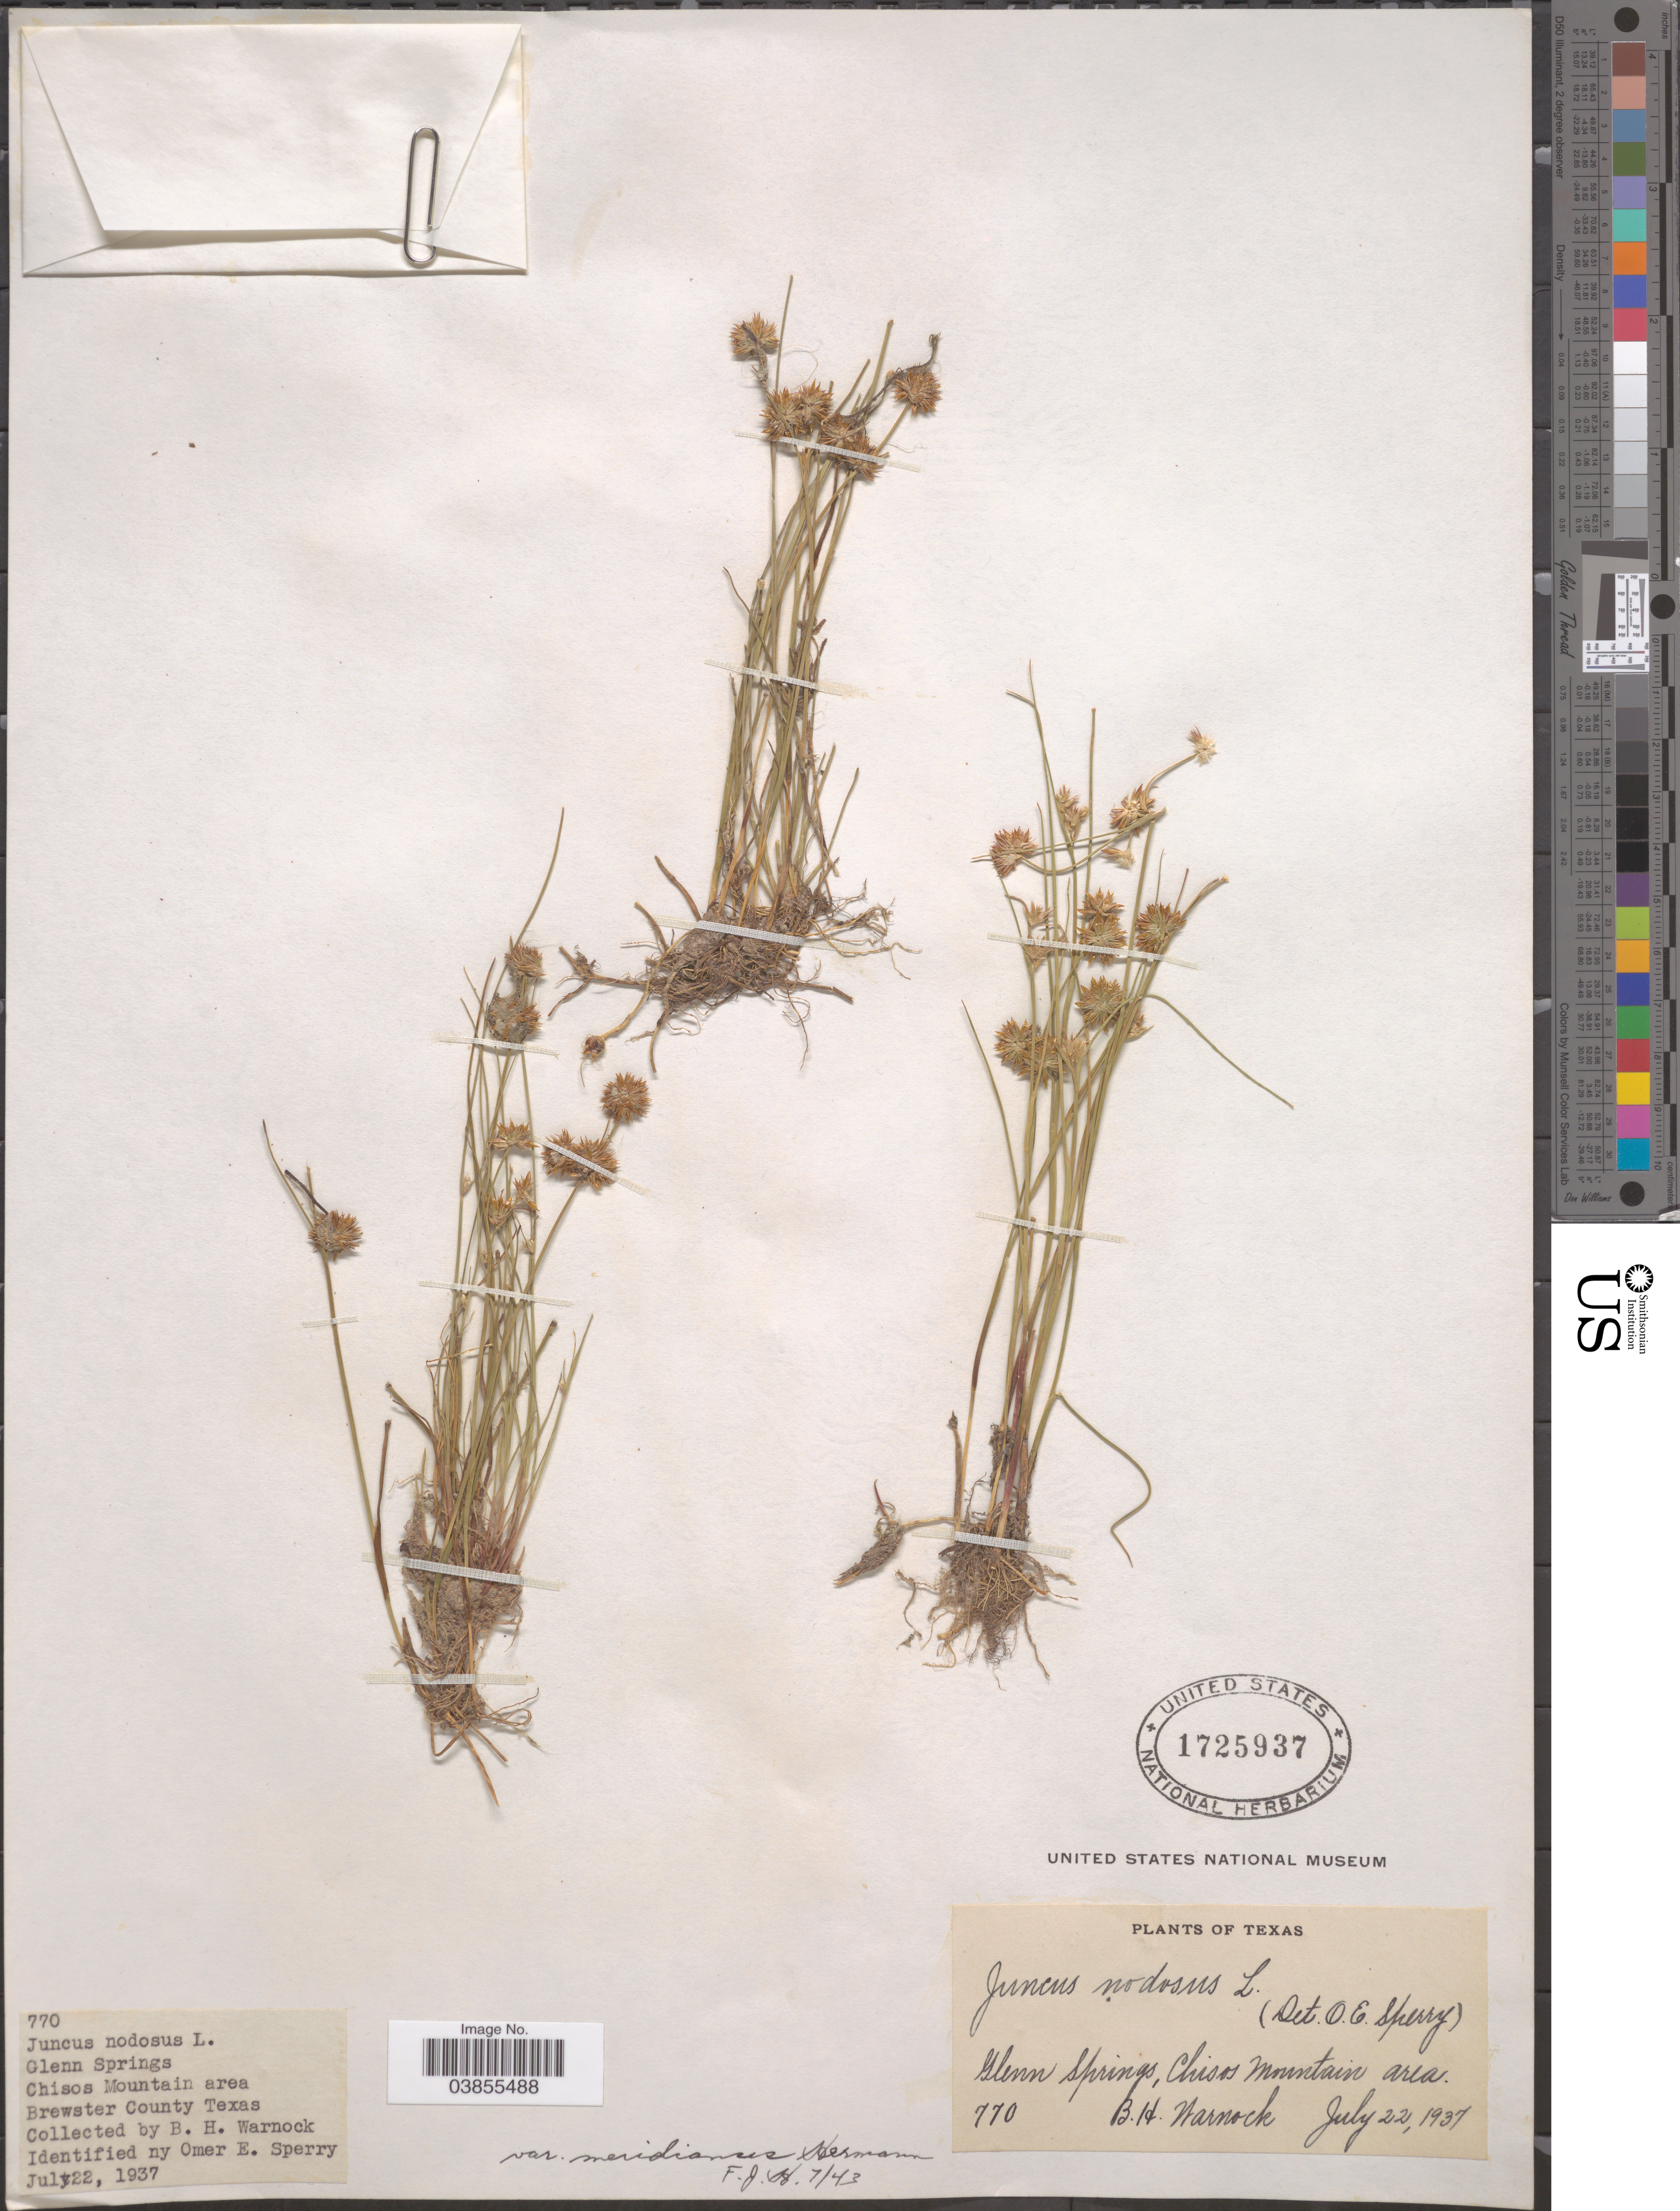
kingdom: Plantae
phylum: Tracheophyta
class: Liliopsida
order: Poales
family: Juncaceae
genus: Juncus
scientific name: Juncus nodosus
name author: L.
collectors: B. H. Warnock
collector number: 770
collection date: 1937-07-22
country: United States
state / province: Texas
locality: Glenn Springs, Chisos Mountain area. Brewster County.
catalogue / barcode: US 1725937